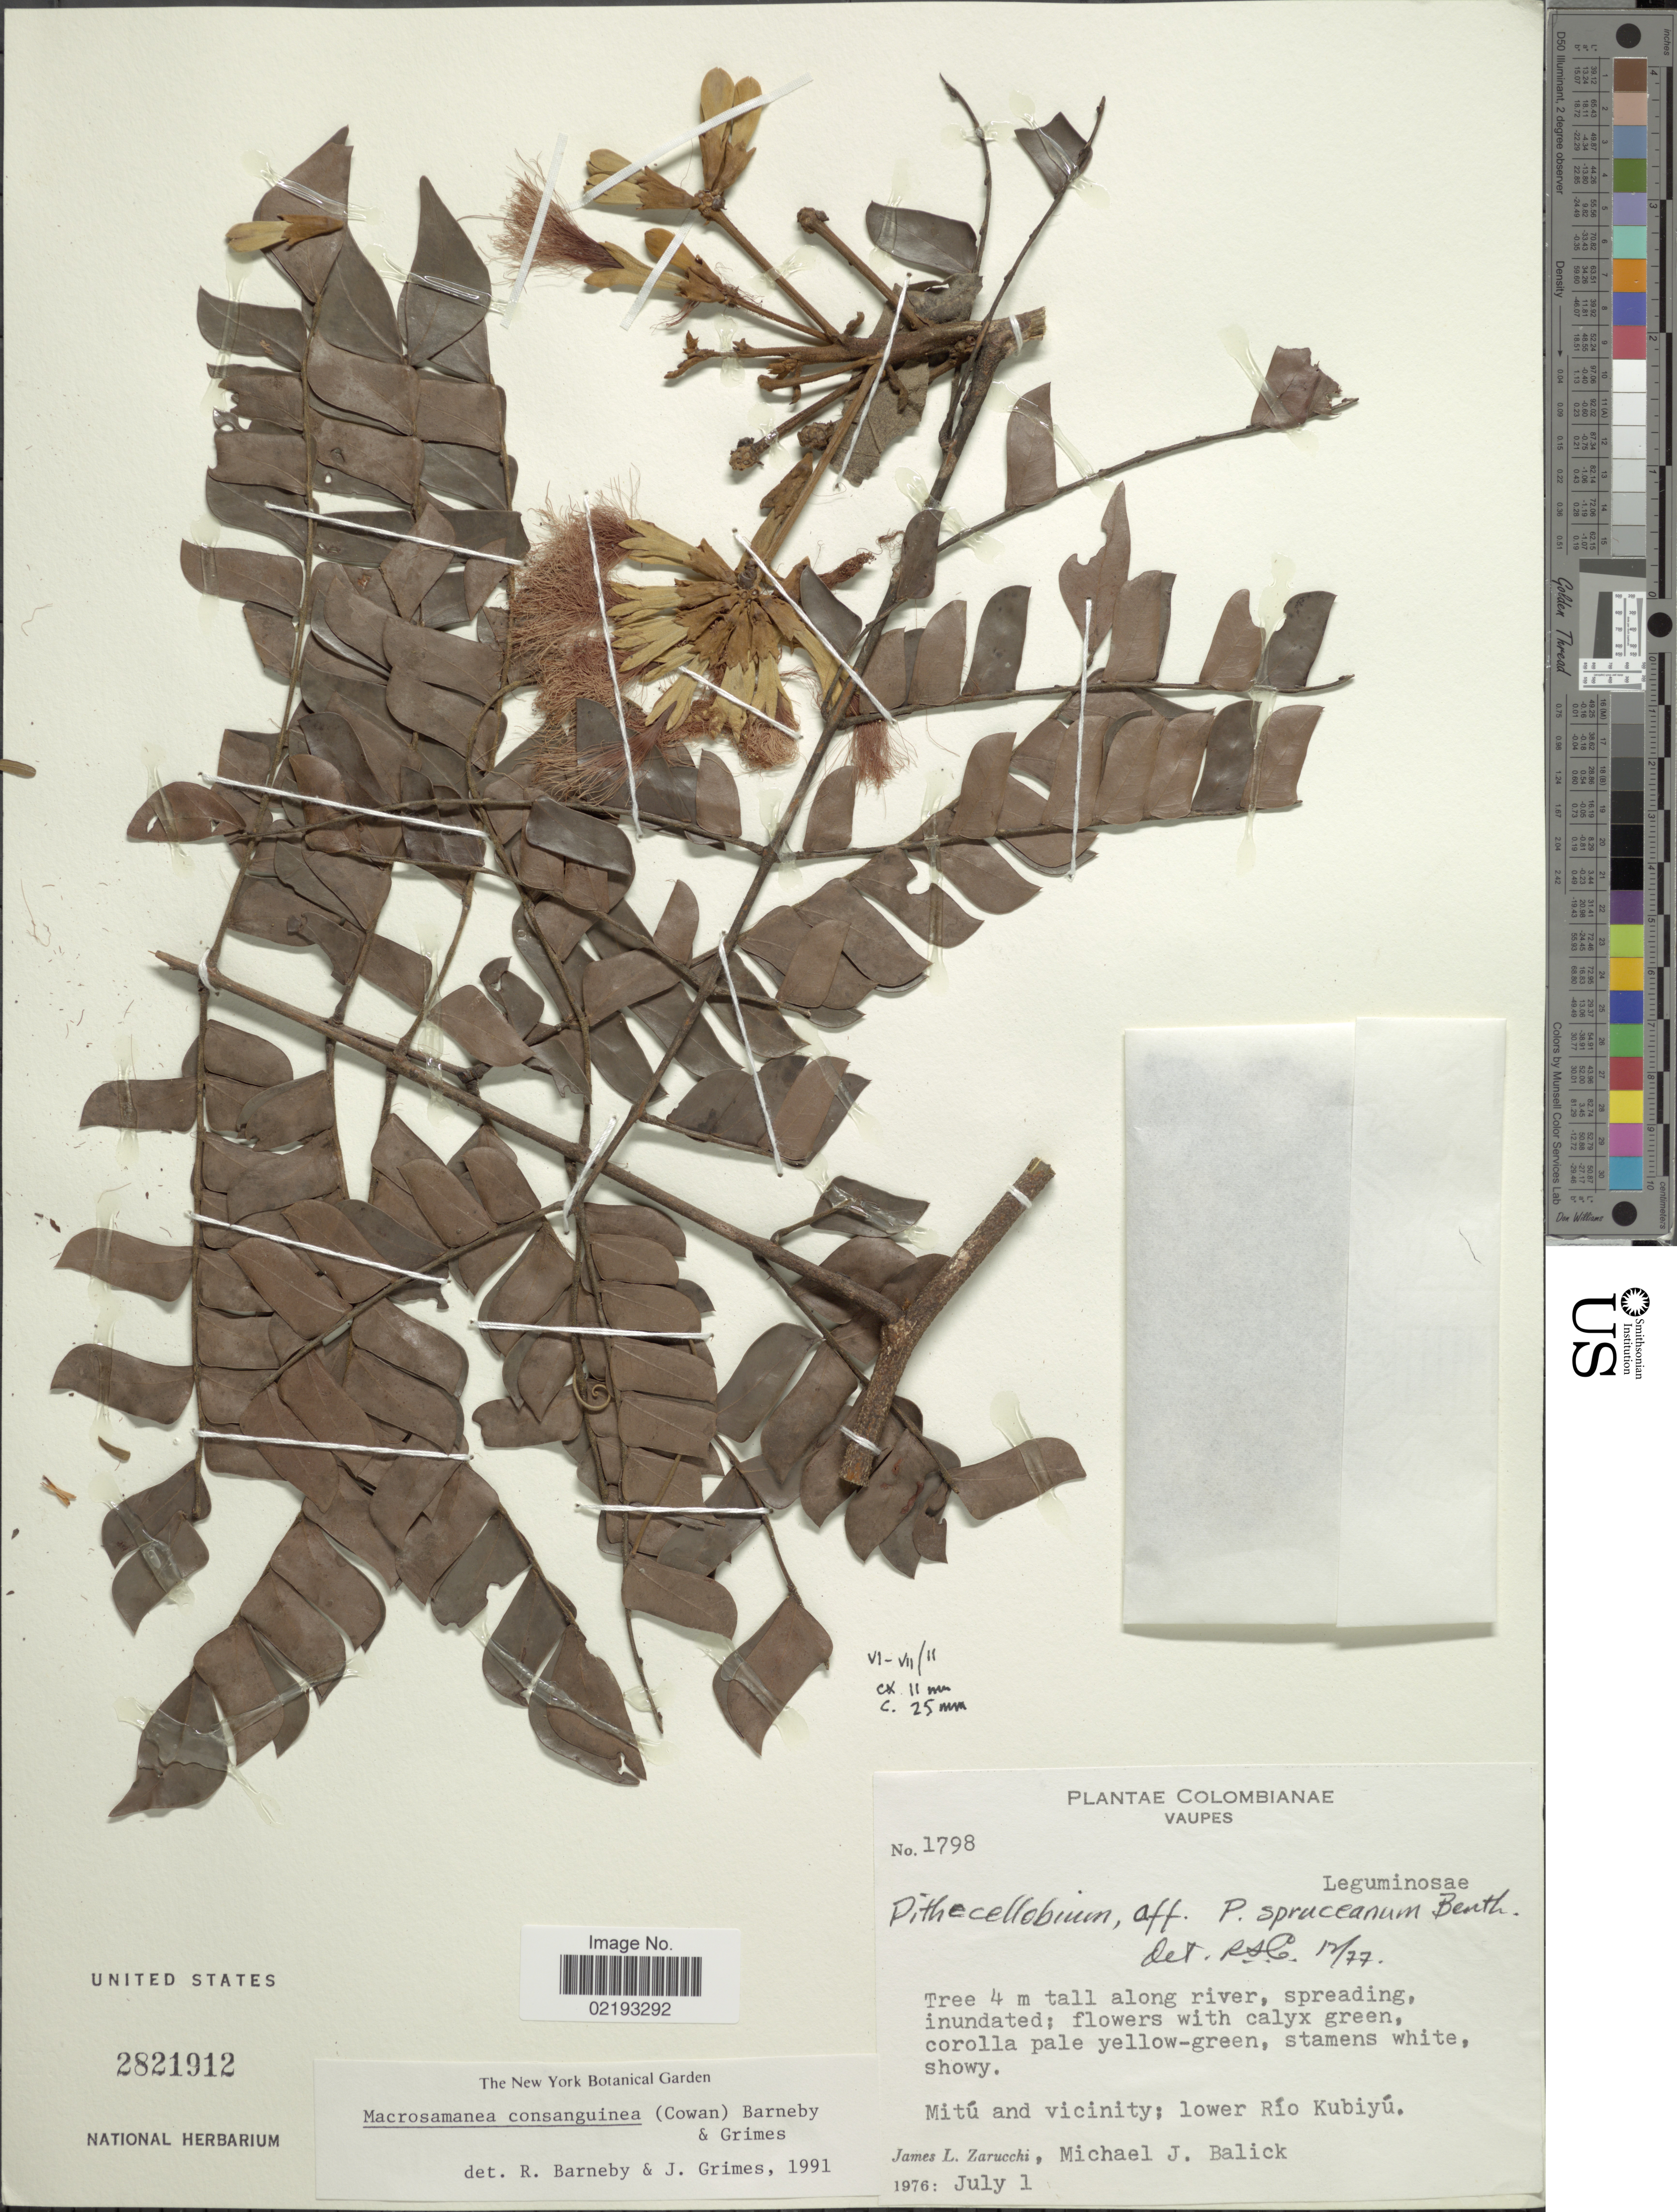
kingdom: Plantae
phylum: Tracheophyta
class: Magnoliopsida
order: Fabales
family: Fabaceae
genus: Macrosamanea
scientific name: Macrosamanea consanguinea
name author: (R.S. Cowan) Barneby & J.W. Grimes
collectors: J. L. Zarucchi & M. J. Balick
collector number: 1798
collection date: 1976-07-01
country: Colombia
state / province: Vaupés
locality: Mitú and vicinity; lower Río Kubiyú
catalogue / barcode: US 2821912